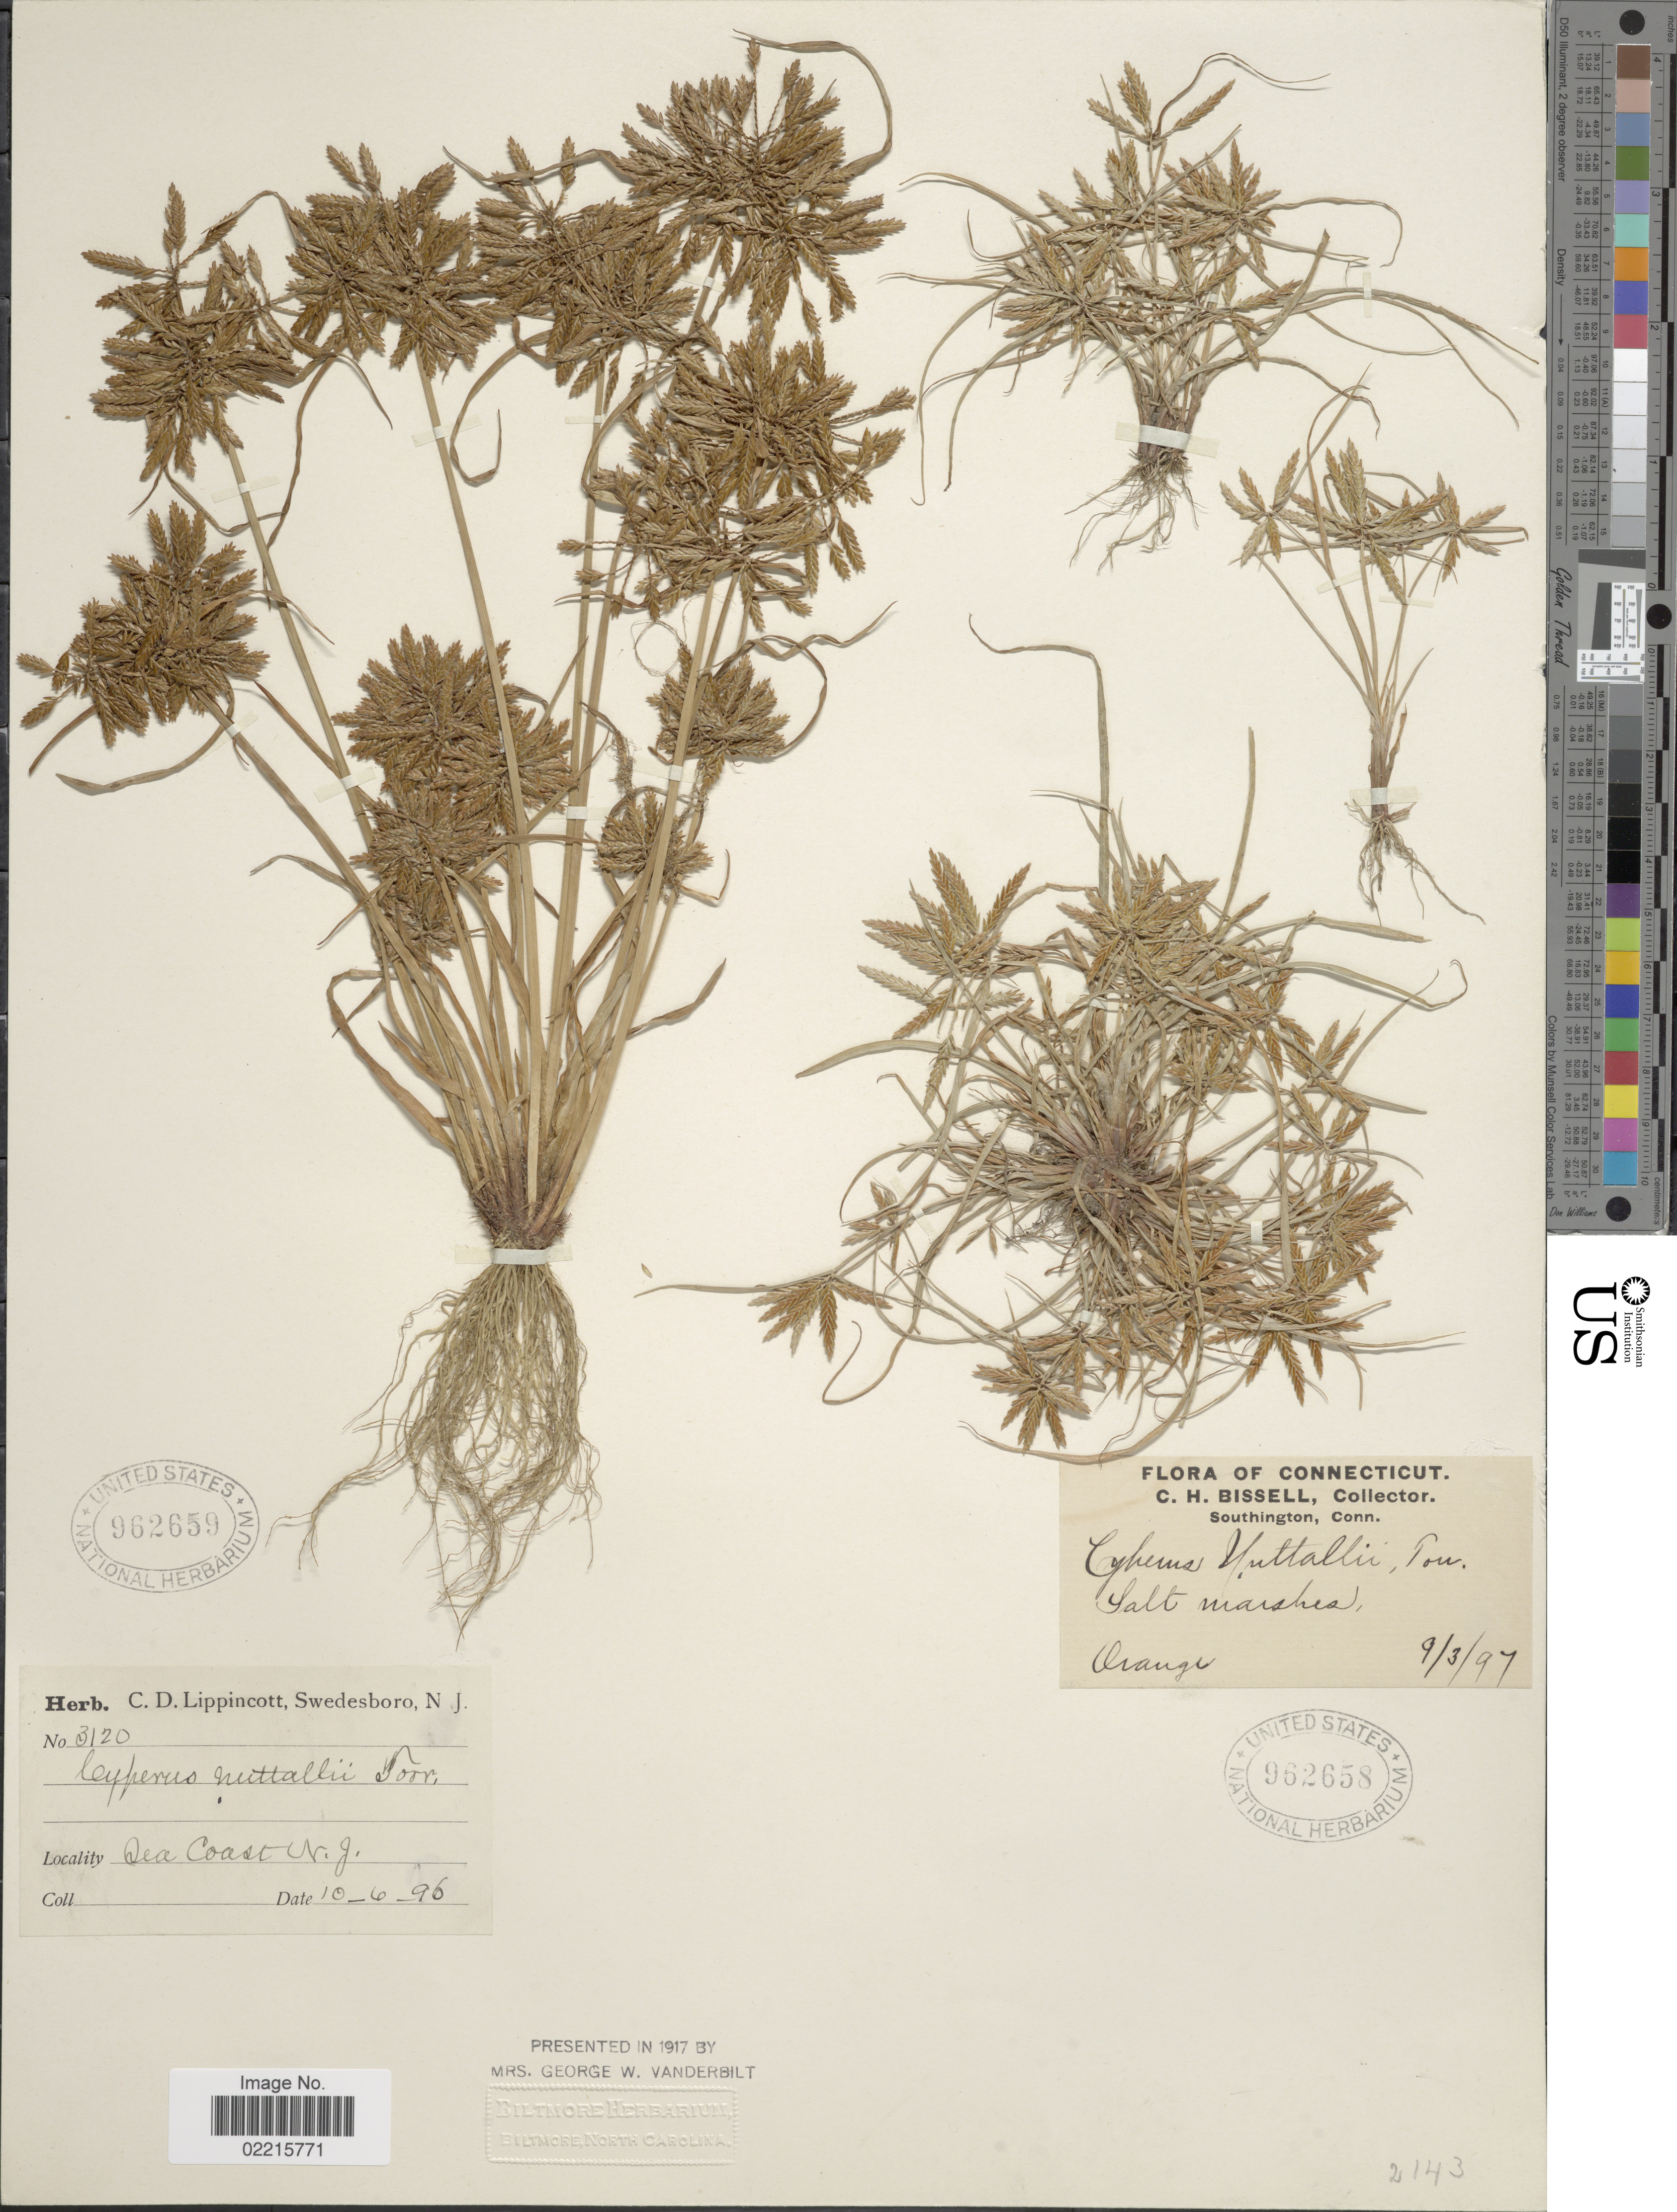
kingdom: Plantae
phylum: Tracheophyta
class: Liliopsida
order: Poales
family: Cyperaceae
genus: Cyperus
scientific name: Cyperus filicinus Vahl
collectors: C. Bissell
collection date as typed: Transcribed d/m/y: 3/9/97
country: United States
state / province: Connecticut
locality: Orange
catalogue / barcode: US 962658-2